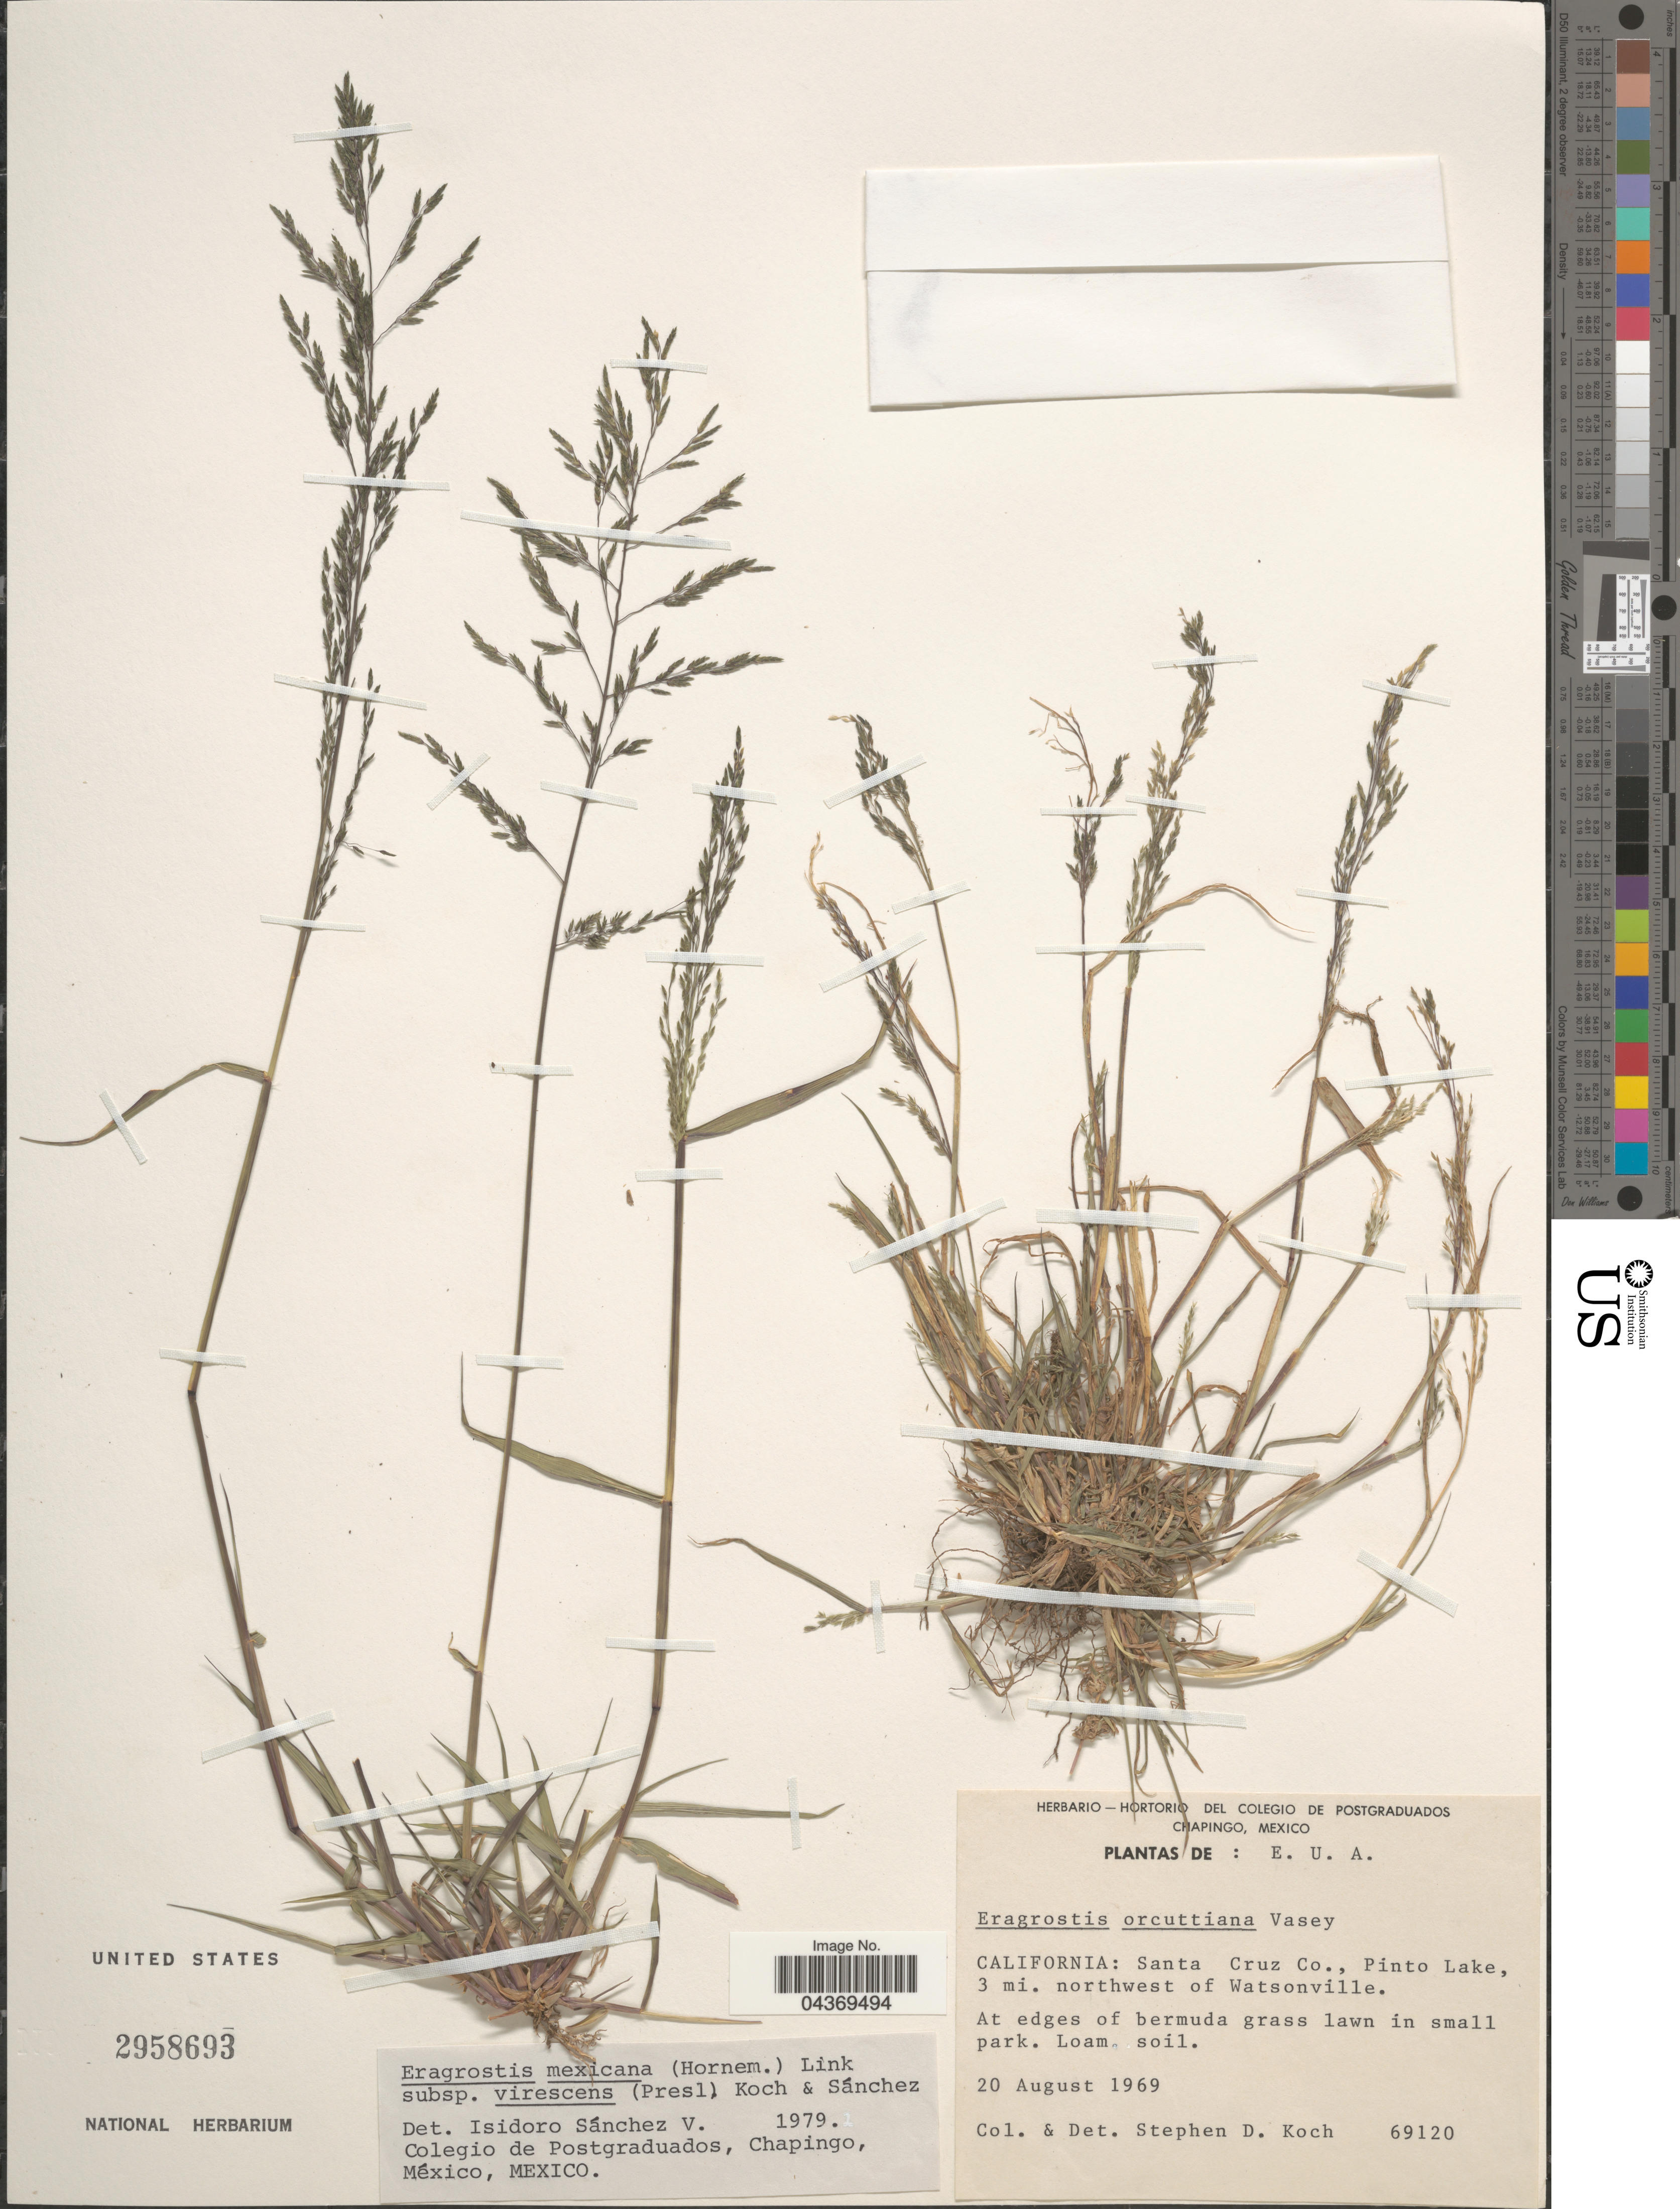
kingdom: Plantae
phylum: Tracheophyta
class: Liliopsida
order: Poales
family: Poaceae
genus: Eragrostis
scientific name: Eragrostis mexicana subsp. virescens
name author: (J. Presl) S.D. Koch & Sánchez Vega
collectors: S. D. Koch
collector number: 69120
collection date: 1969-08-20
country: United States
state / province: California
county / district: Santa Cruz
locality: E. U. A. Santa Cruz Co., Pinto Lake, 3 mi. northwest of Watsonville.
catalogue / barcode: US 2958693